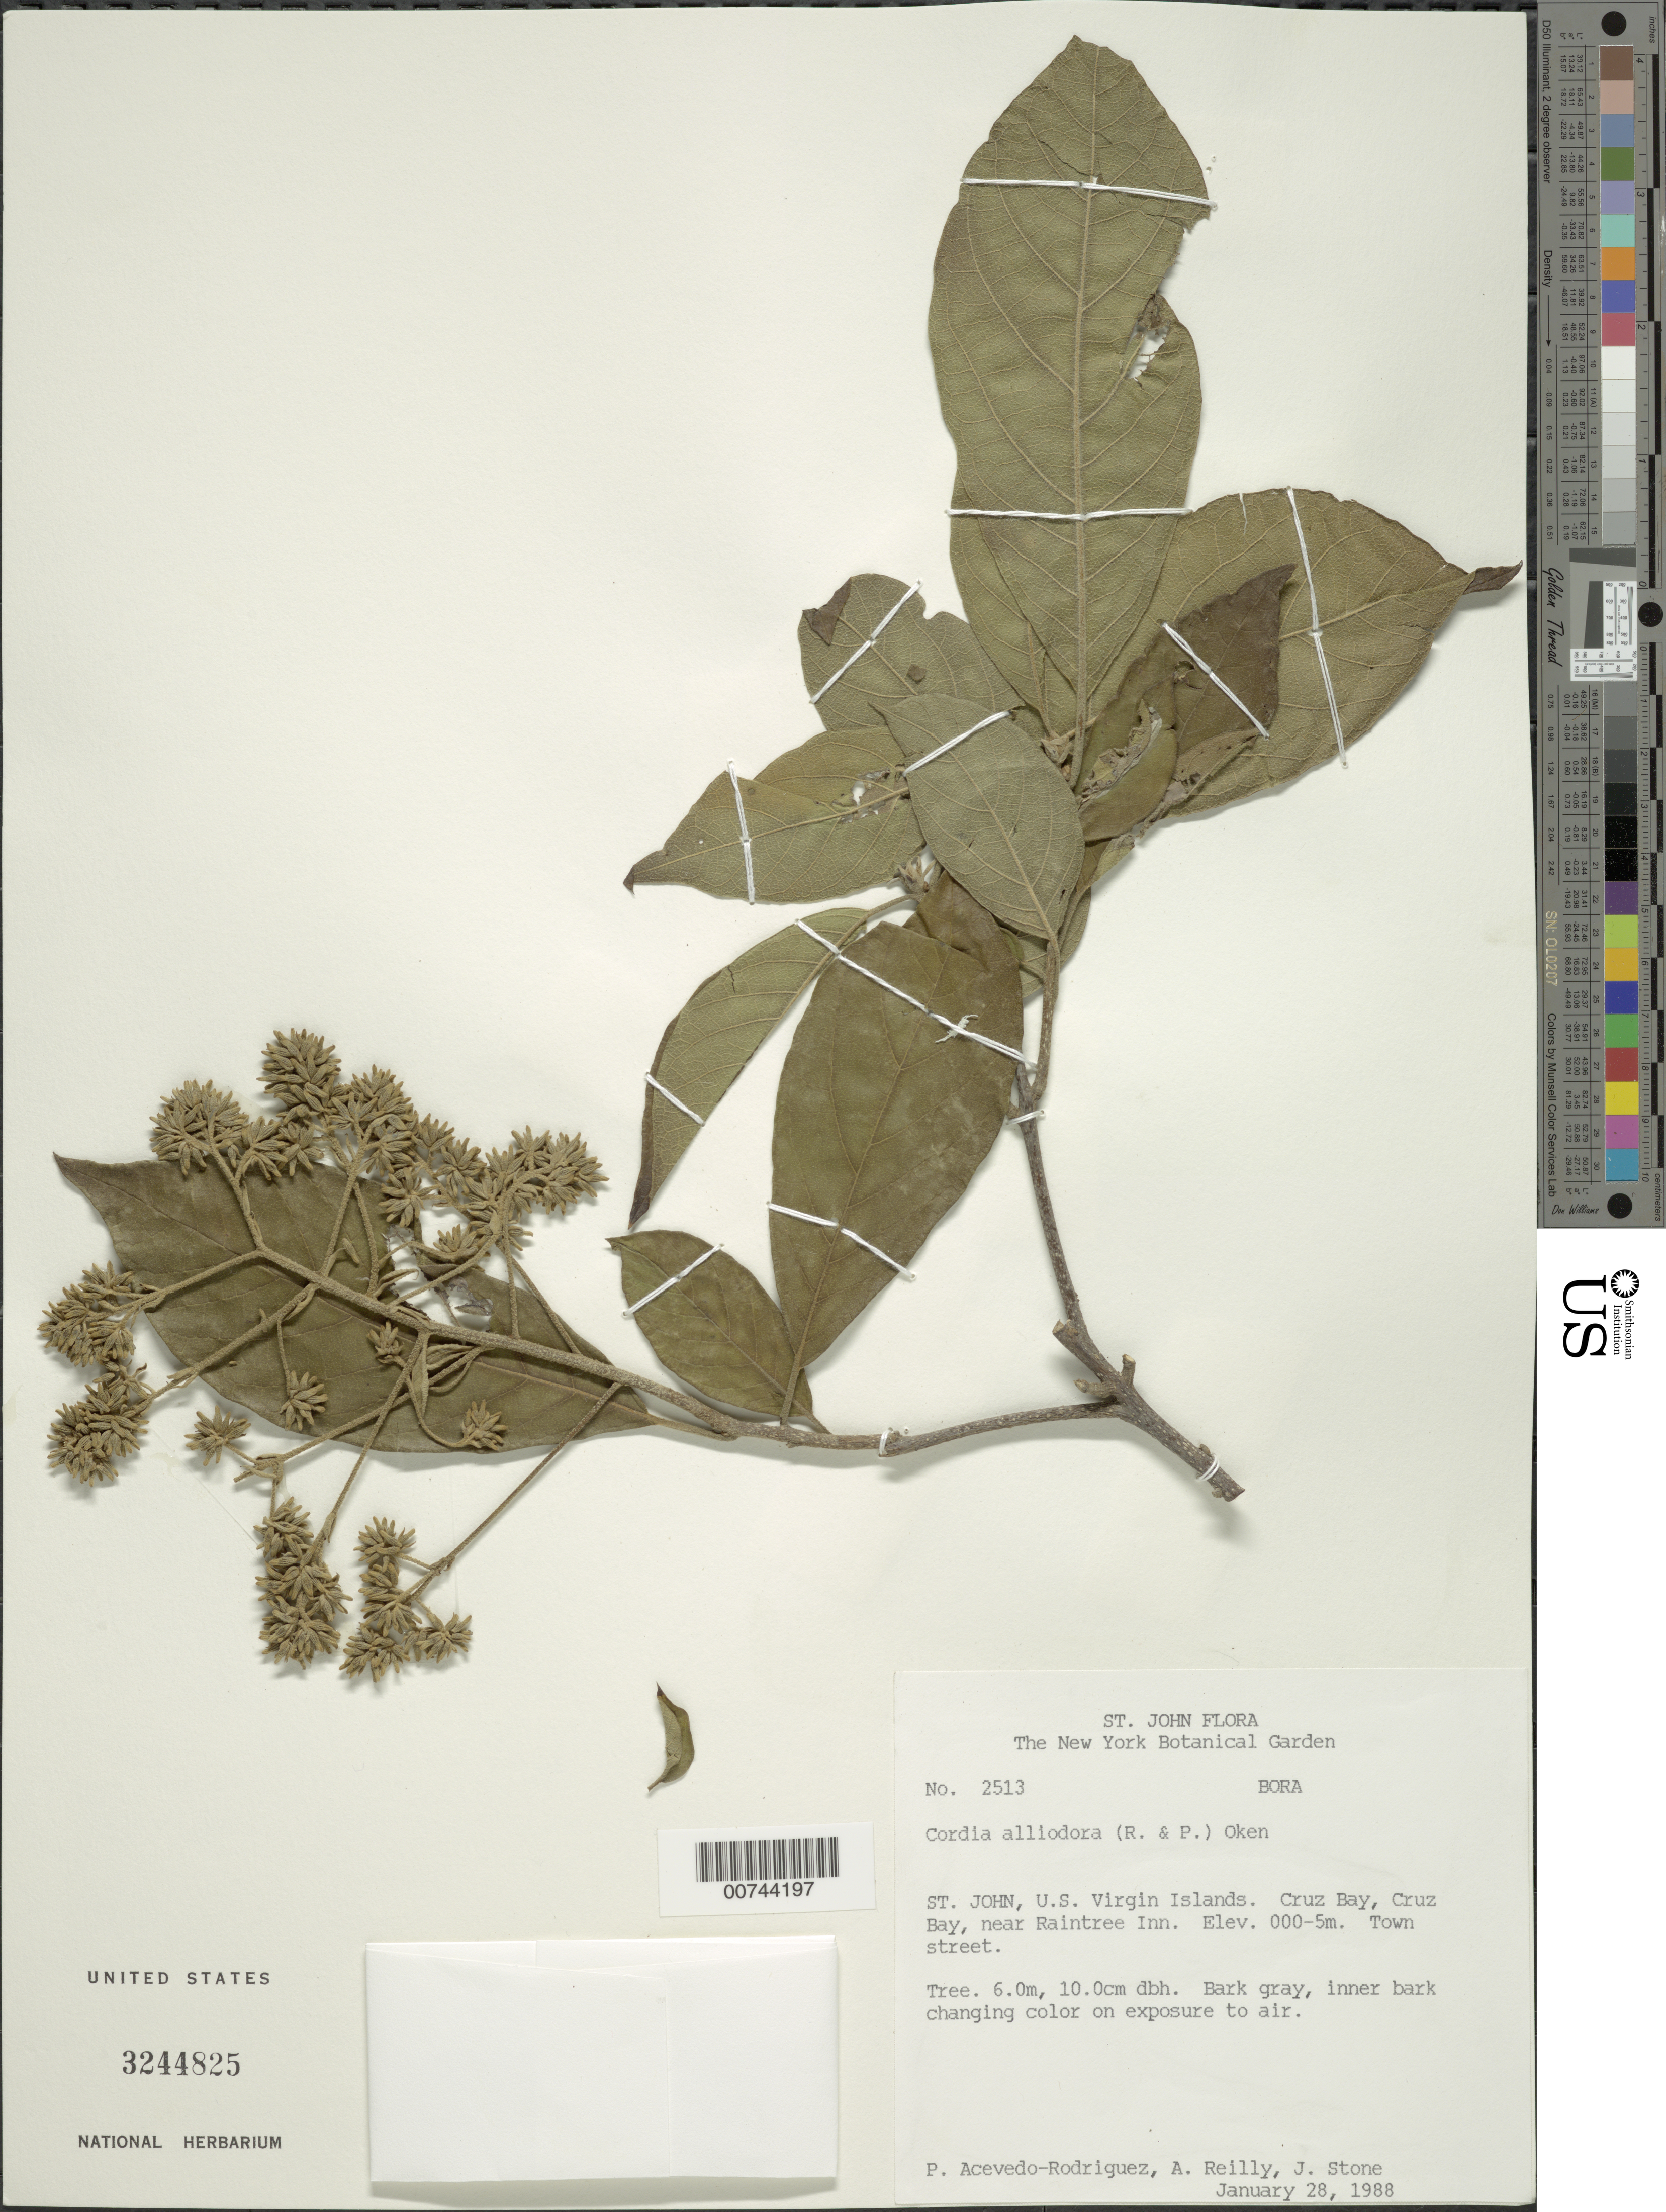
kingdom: Plantae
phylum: Tracheophyta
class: Magnoliopsida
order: Boraginales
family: Cordiaceae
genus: Cordia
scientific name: Cordia alliodora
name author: (Ruiz & Pav.) Oken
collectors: P. Acevedo-Rodr., A. Reilly & J. Stone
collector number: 2513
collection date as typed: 28 Jan 1988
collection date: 1988-01-28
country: U.S. Virgin Islands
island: St. John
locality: Cruz Bay Quarter; Cruz Bay, near Raintree Inn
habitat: Town street.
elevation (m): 0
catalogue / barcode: US 3244825